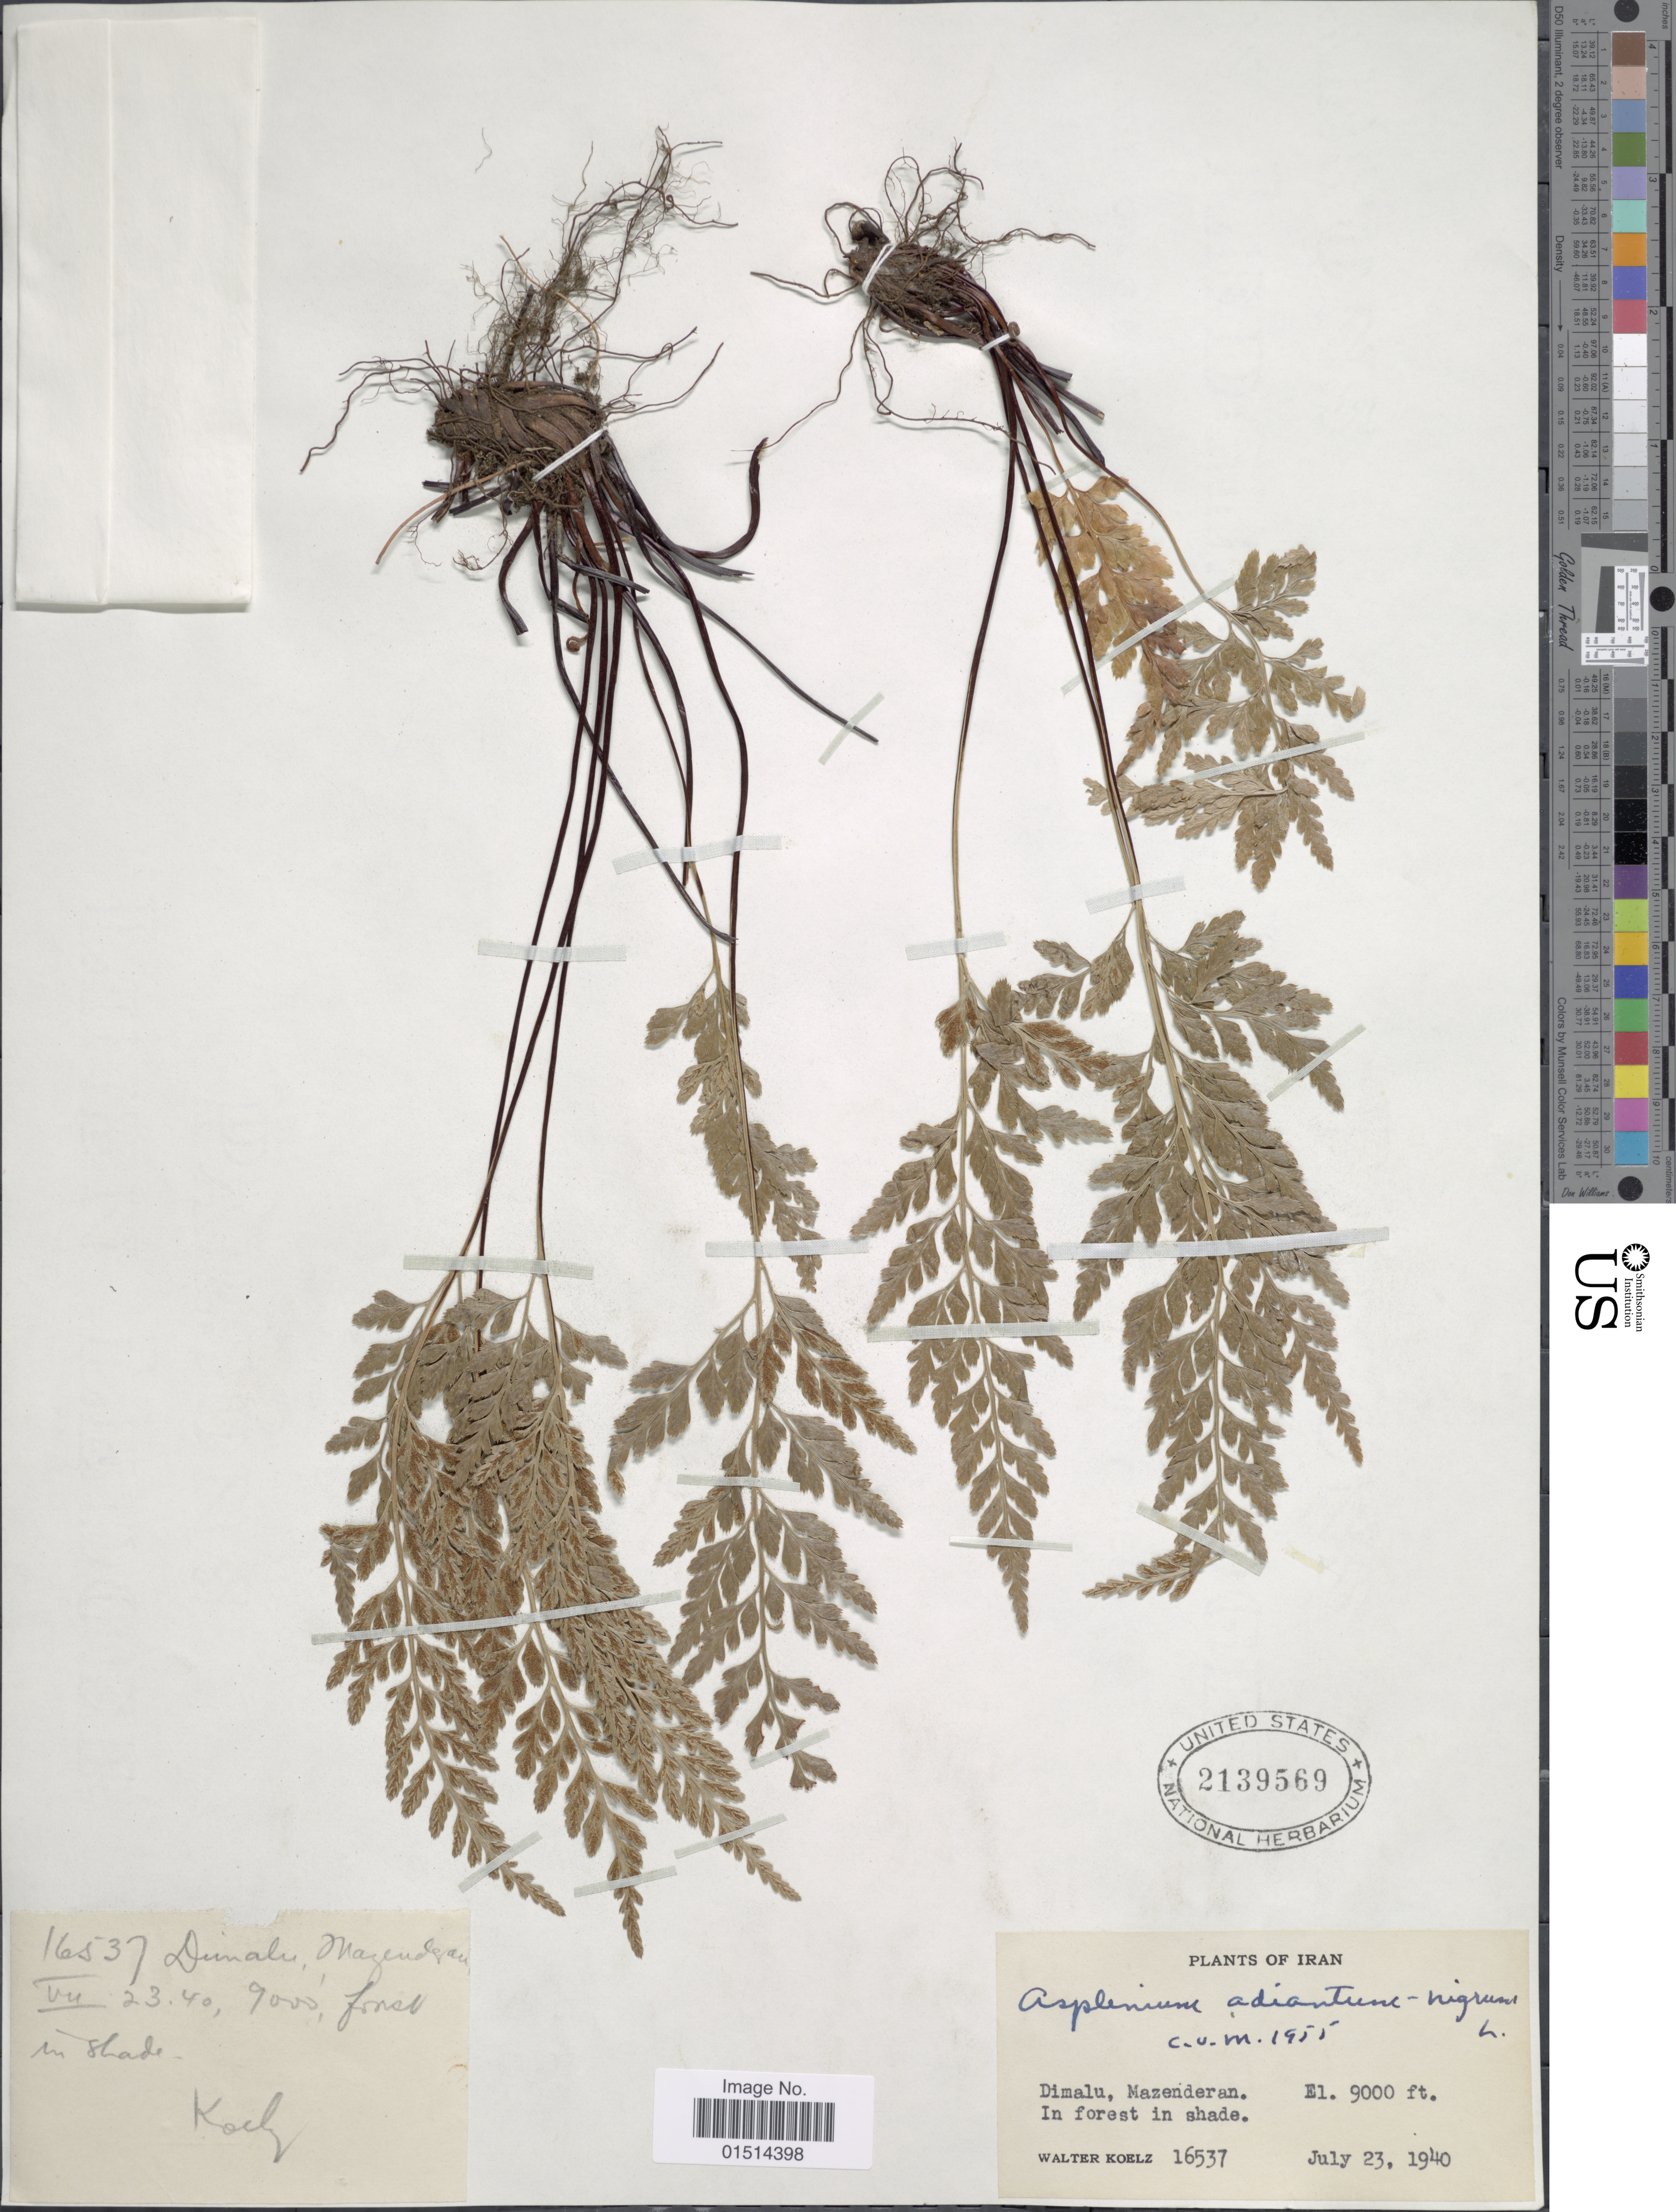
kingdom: Plantae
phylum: Tracheophyta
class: Polypodiopsida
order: Polypodiales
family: Aspleniaceae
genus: Asplenium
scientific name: Asplenium adiantum-nigrum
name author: L.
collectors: W. N. Koelz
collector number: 16537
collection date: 1940-07-23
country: Iran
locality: Dimalu, Mezenderan, Iran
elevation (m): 2743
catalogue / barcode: US 2139569